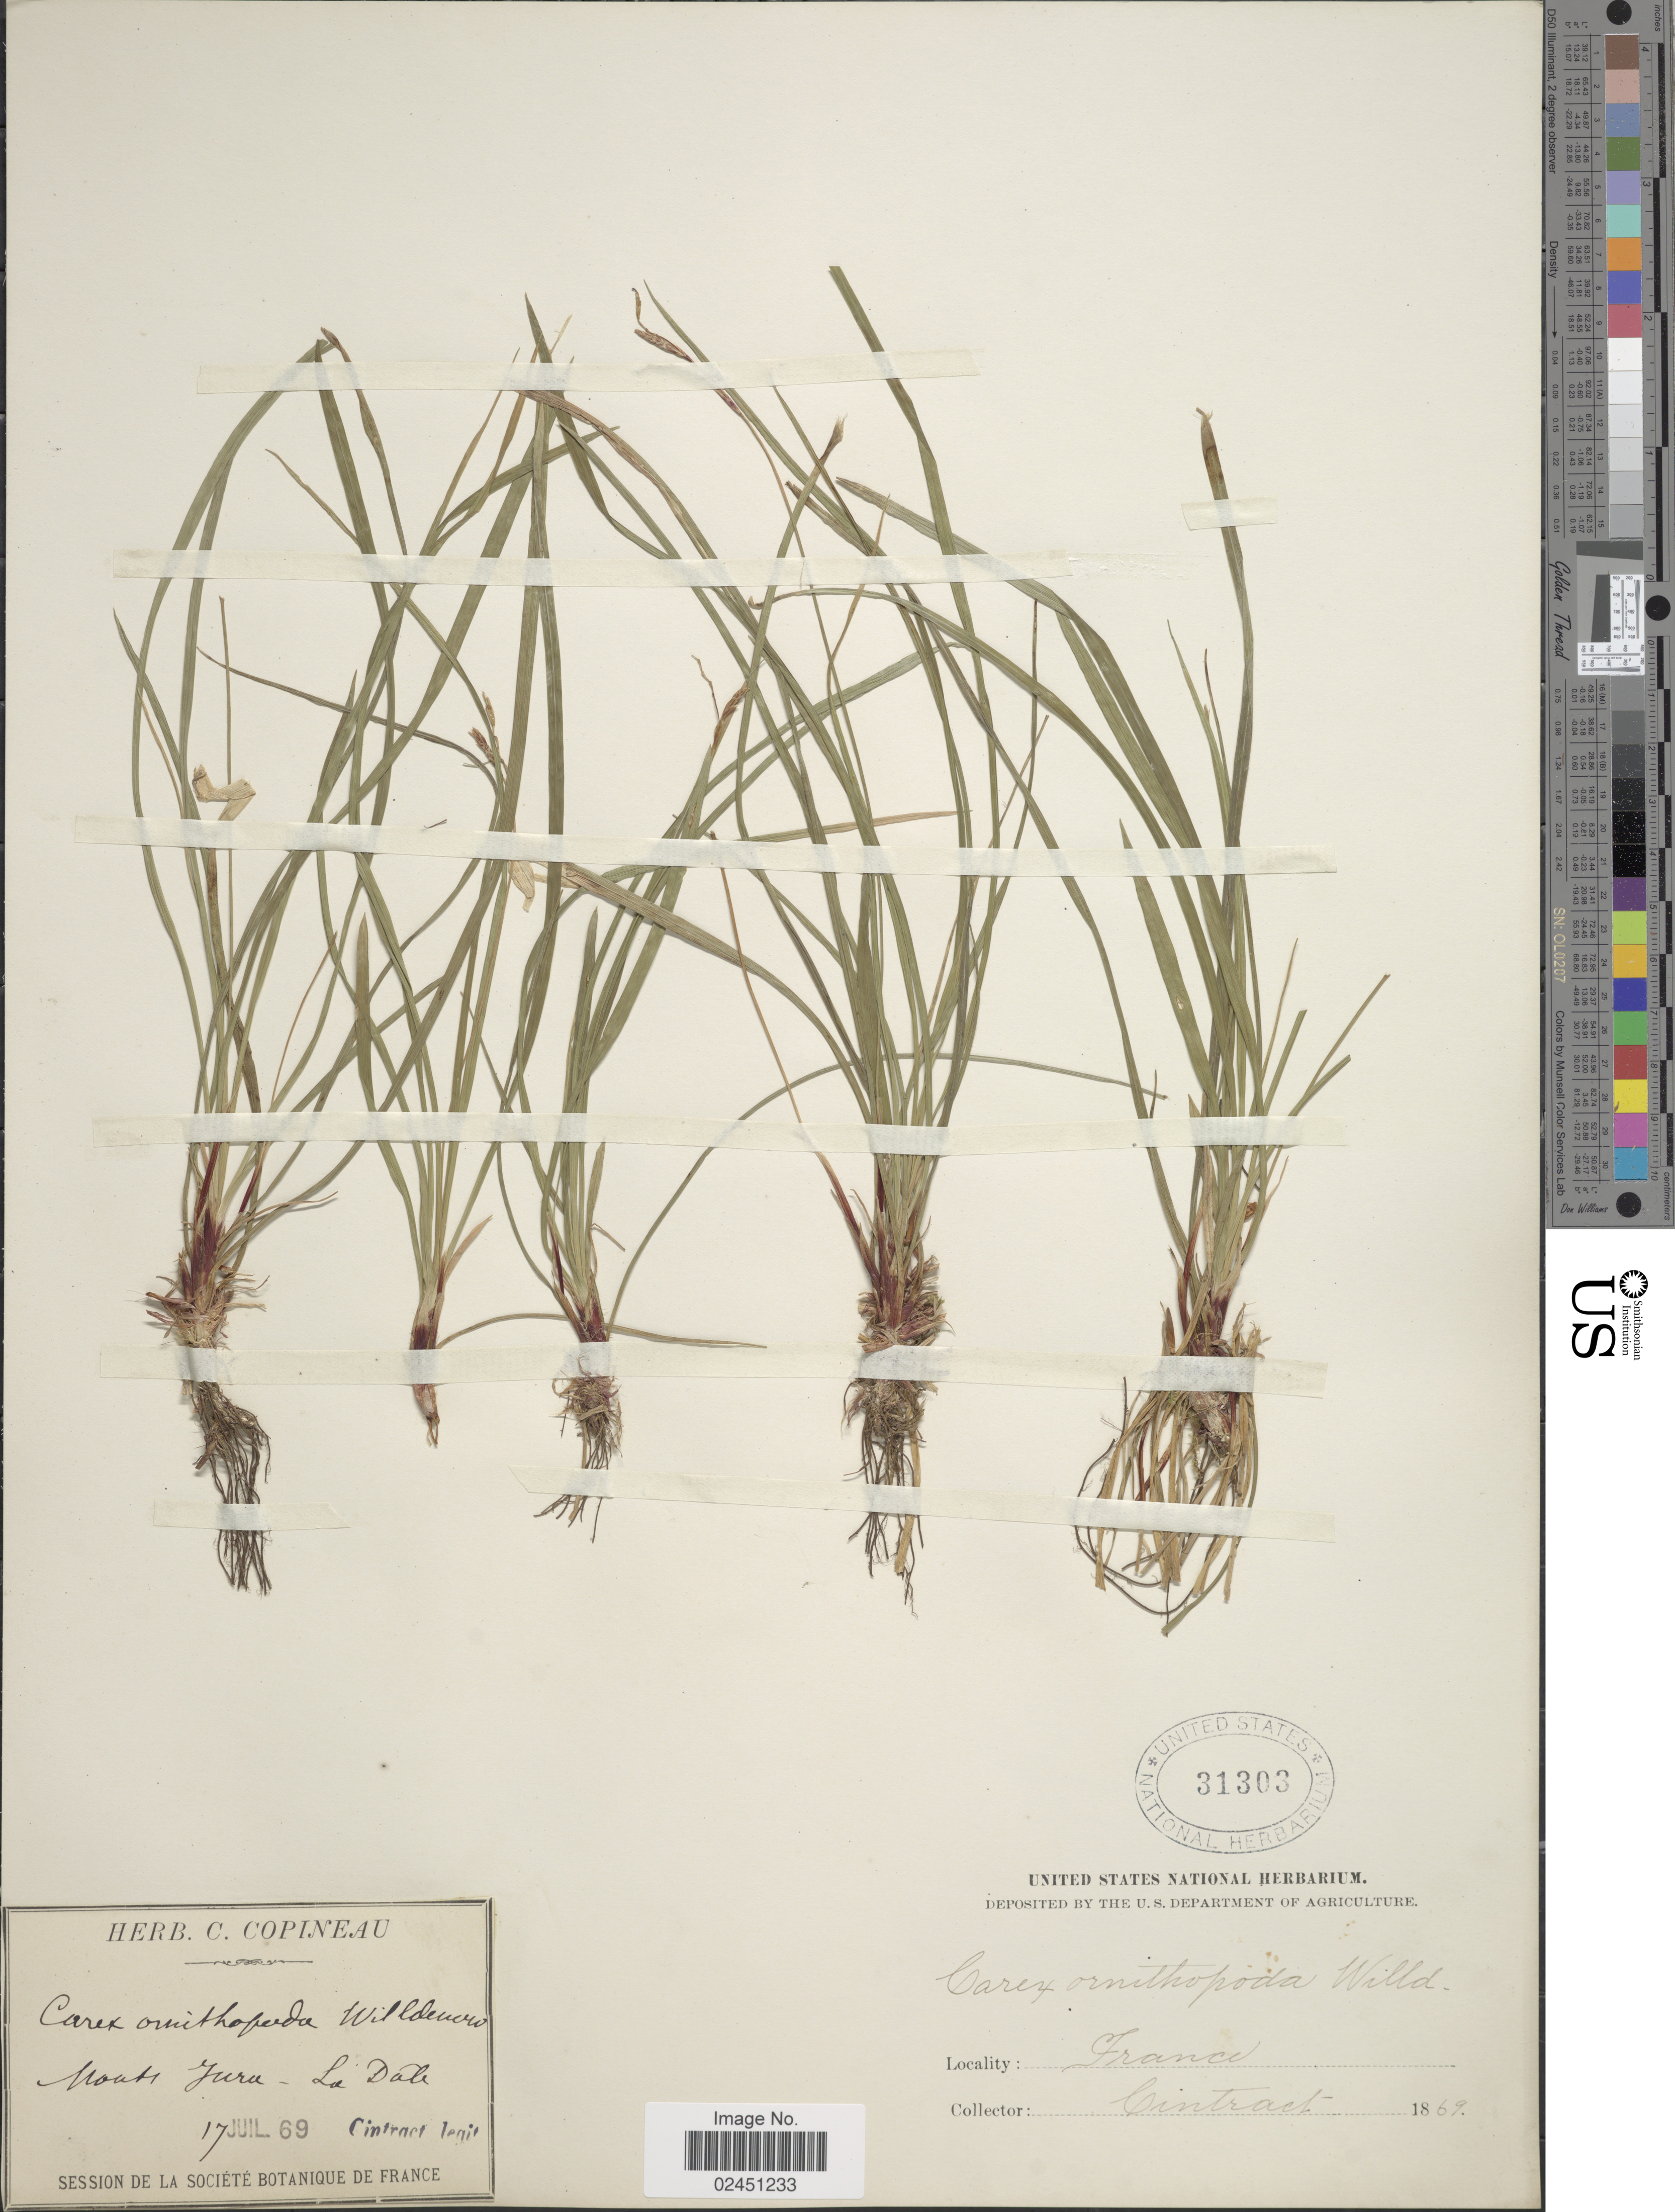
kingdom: Plantae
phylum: Tracheophyta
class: Liliopsida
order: Poales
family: Cyperaceae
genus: Carex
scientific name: Carex ornithopoda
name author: Willd.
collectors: Cintract, --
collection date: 1869-07-17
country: France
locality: Monts Jura - La Dale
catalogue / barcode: US 31303